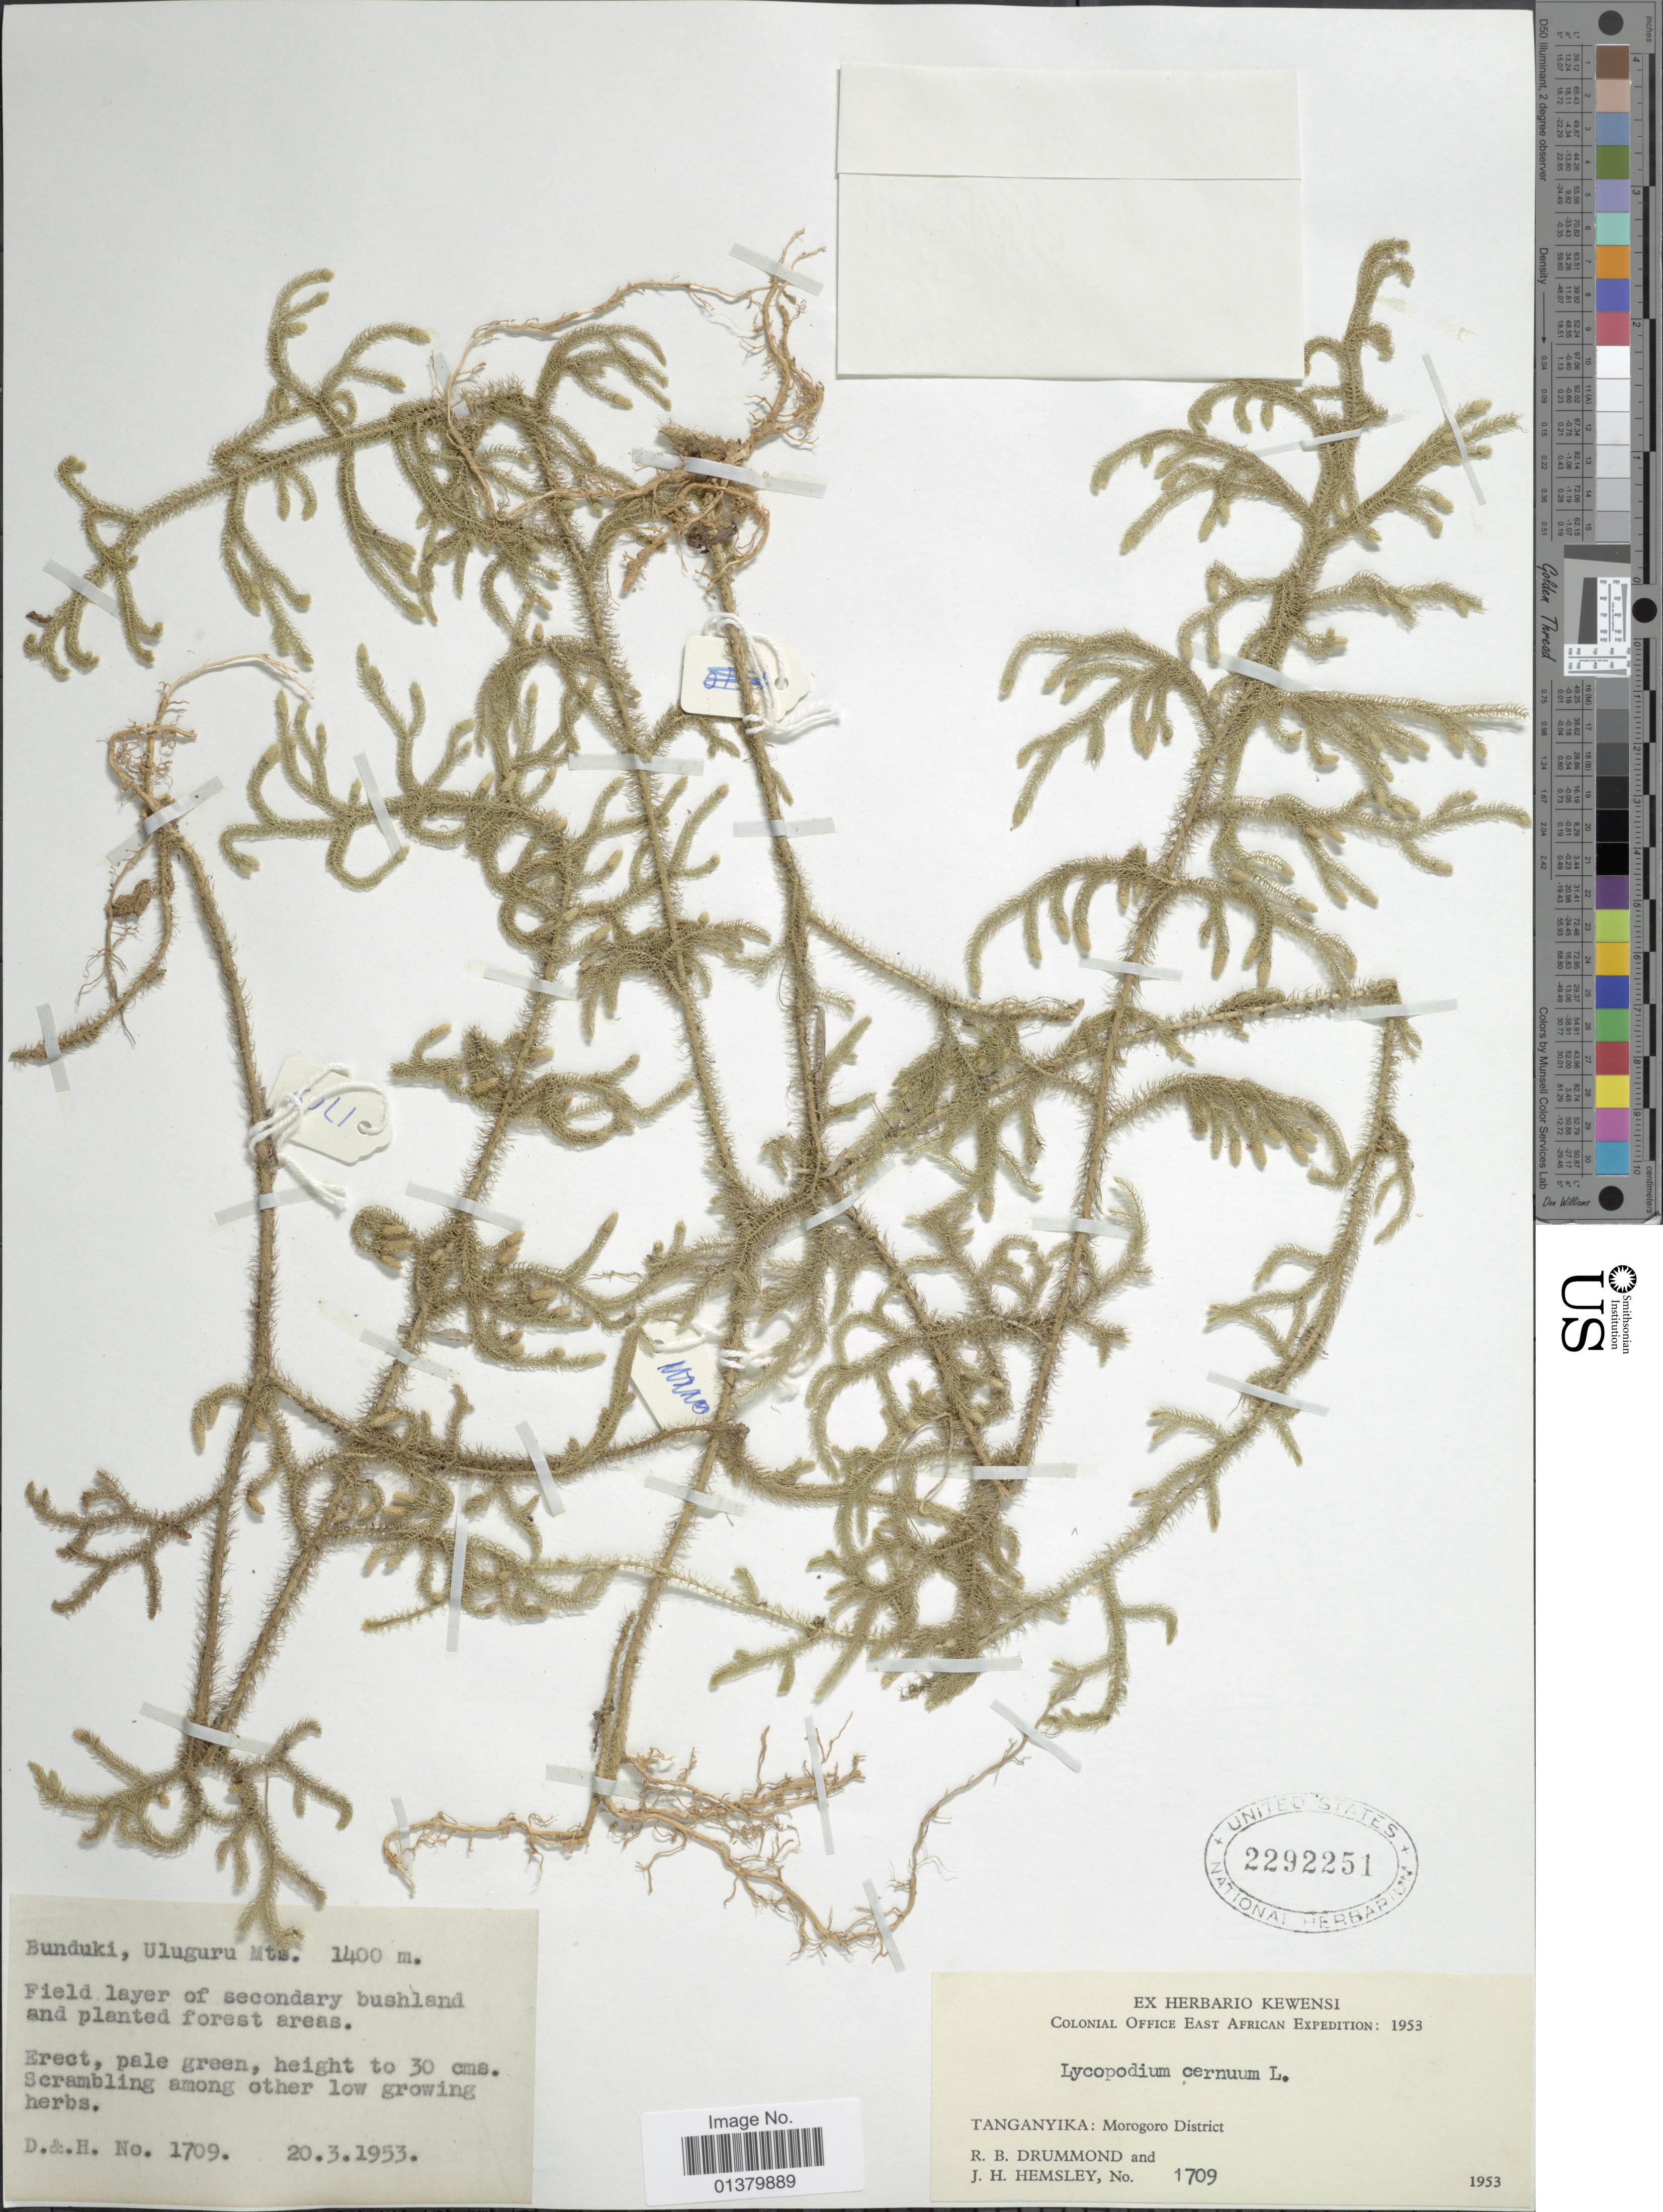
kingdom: Plantae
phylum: Tracheophyta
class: Lycopodiopsida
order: Lycopodiales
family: Lycopodiaceae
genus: Palhinhaea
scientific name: Palhinhaea cernua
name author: (L.) Vasc. & Franco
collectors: R. Drummond & J. H. Hemsley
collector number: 1709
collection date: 1953-03-20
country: Tanzania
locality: Bunduki, Uluguru, Tanganyika: Morogoro District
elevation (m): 1400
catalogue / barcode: US 2292251